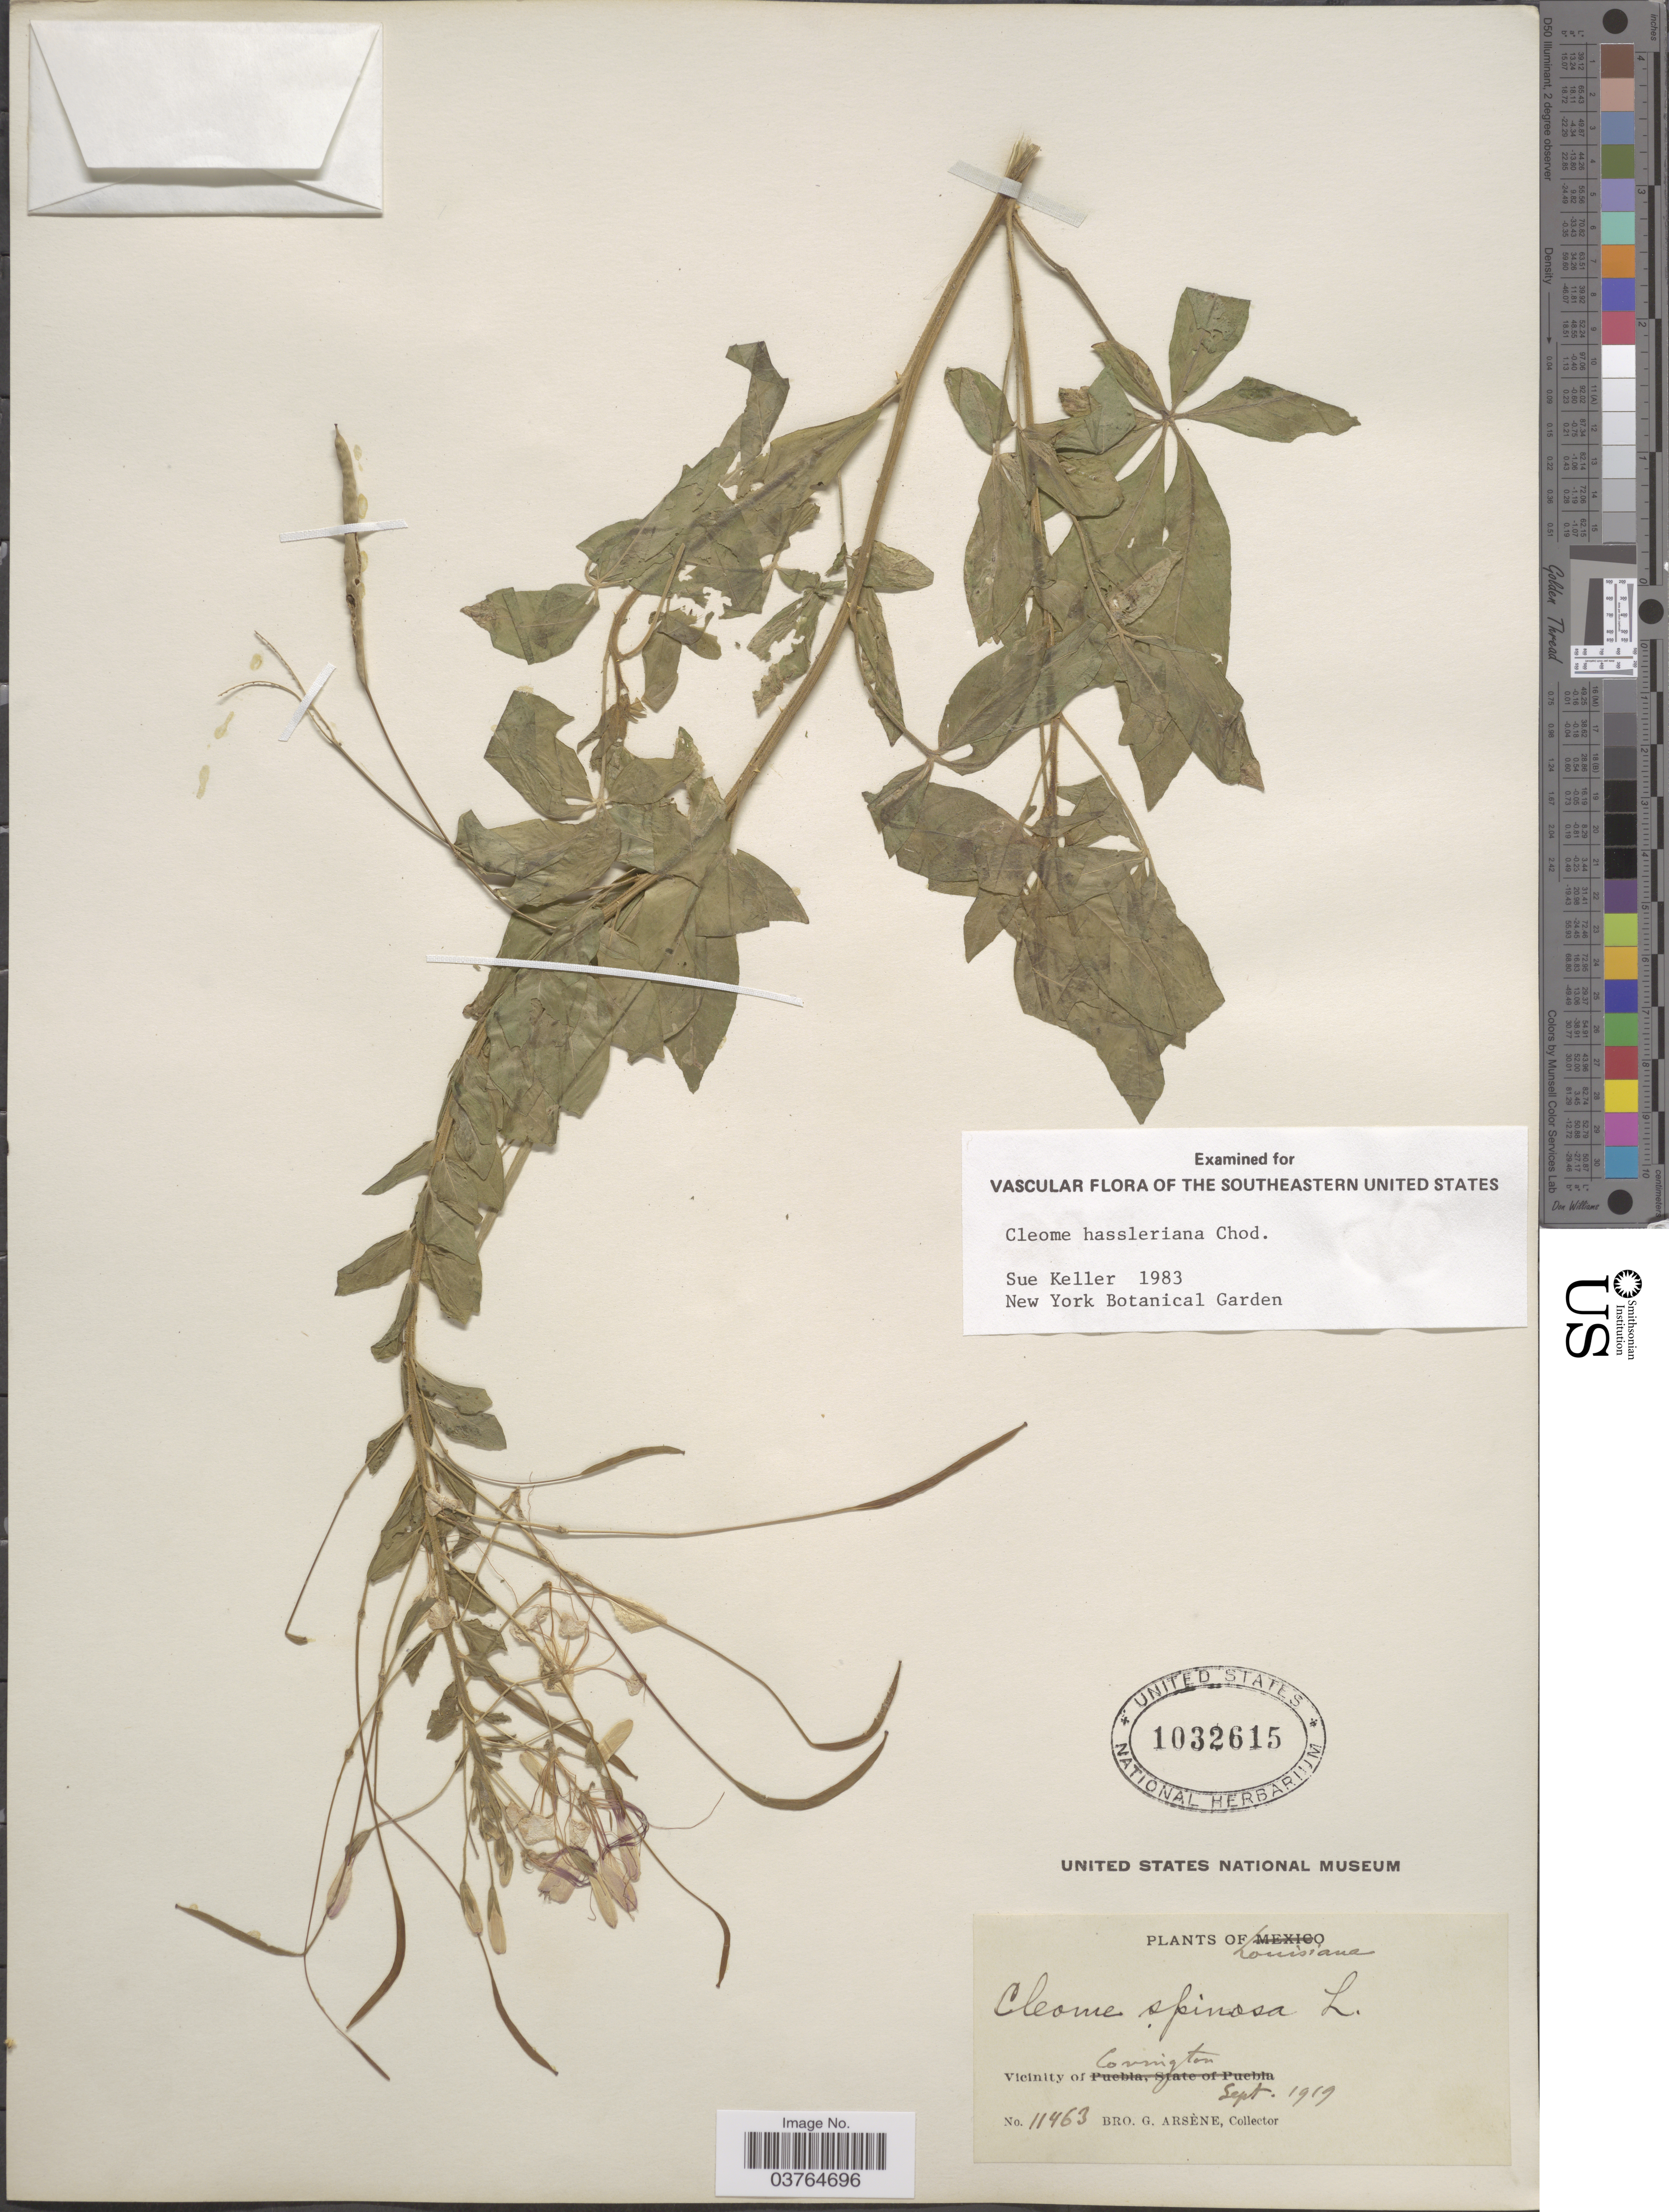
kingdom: Plantae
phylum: Tracheophyta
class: Magnoliopsida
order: Brassicales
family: Cleomaceae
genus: Tarenaya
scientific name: Tarenaya houtteana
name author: (Schltdl.) Soares Neto & Roalson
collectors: Bro. G. Arsène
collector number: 11463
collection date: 1919-09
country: United States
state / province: Louisiana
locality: Vicinity of Covington.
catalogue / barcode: US 1032615